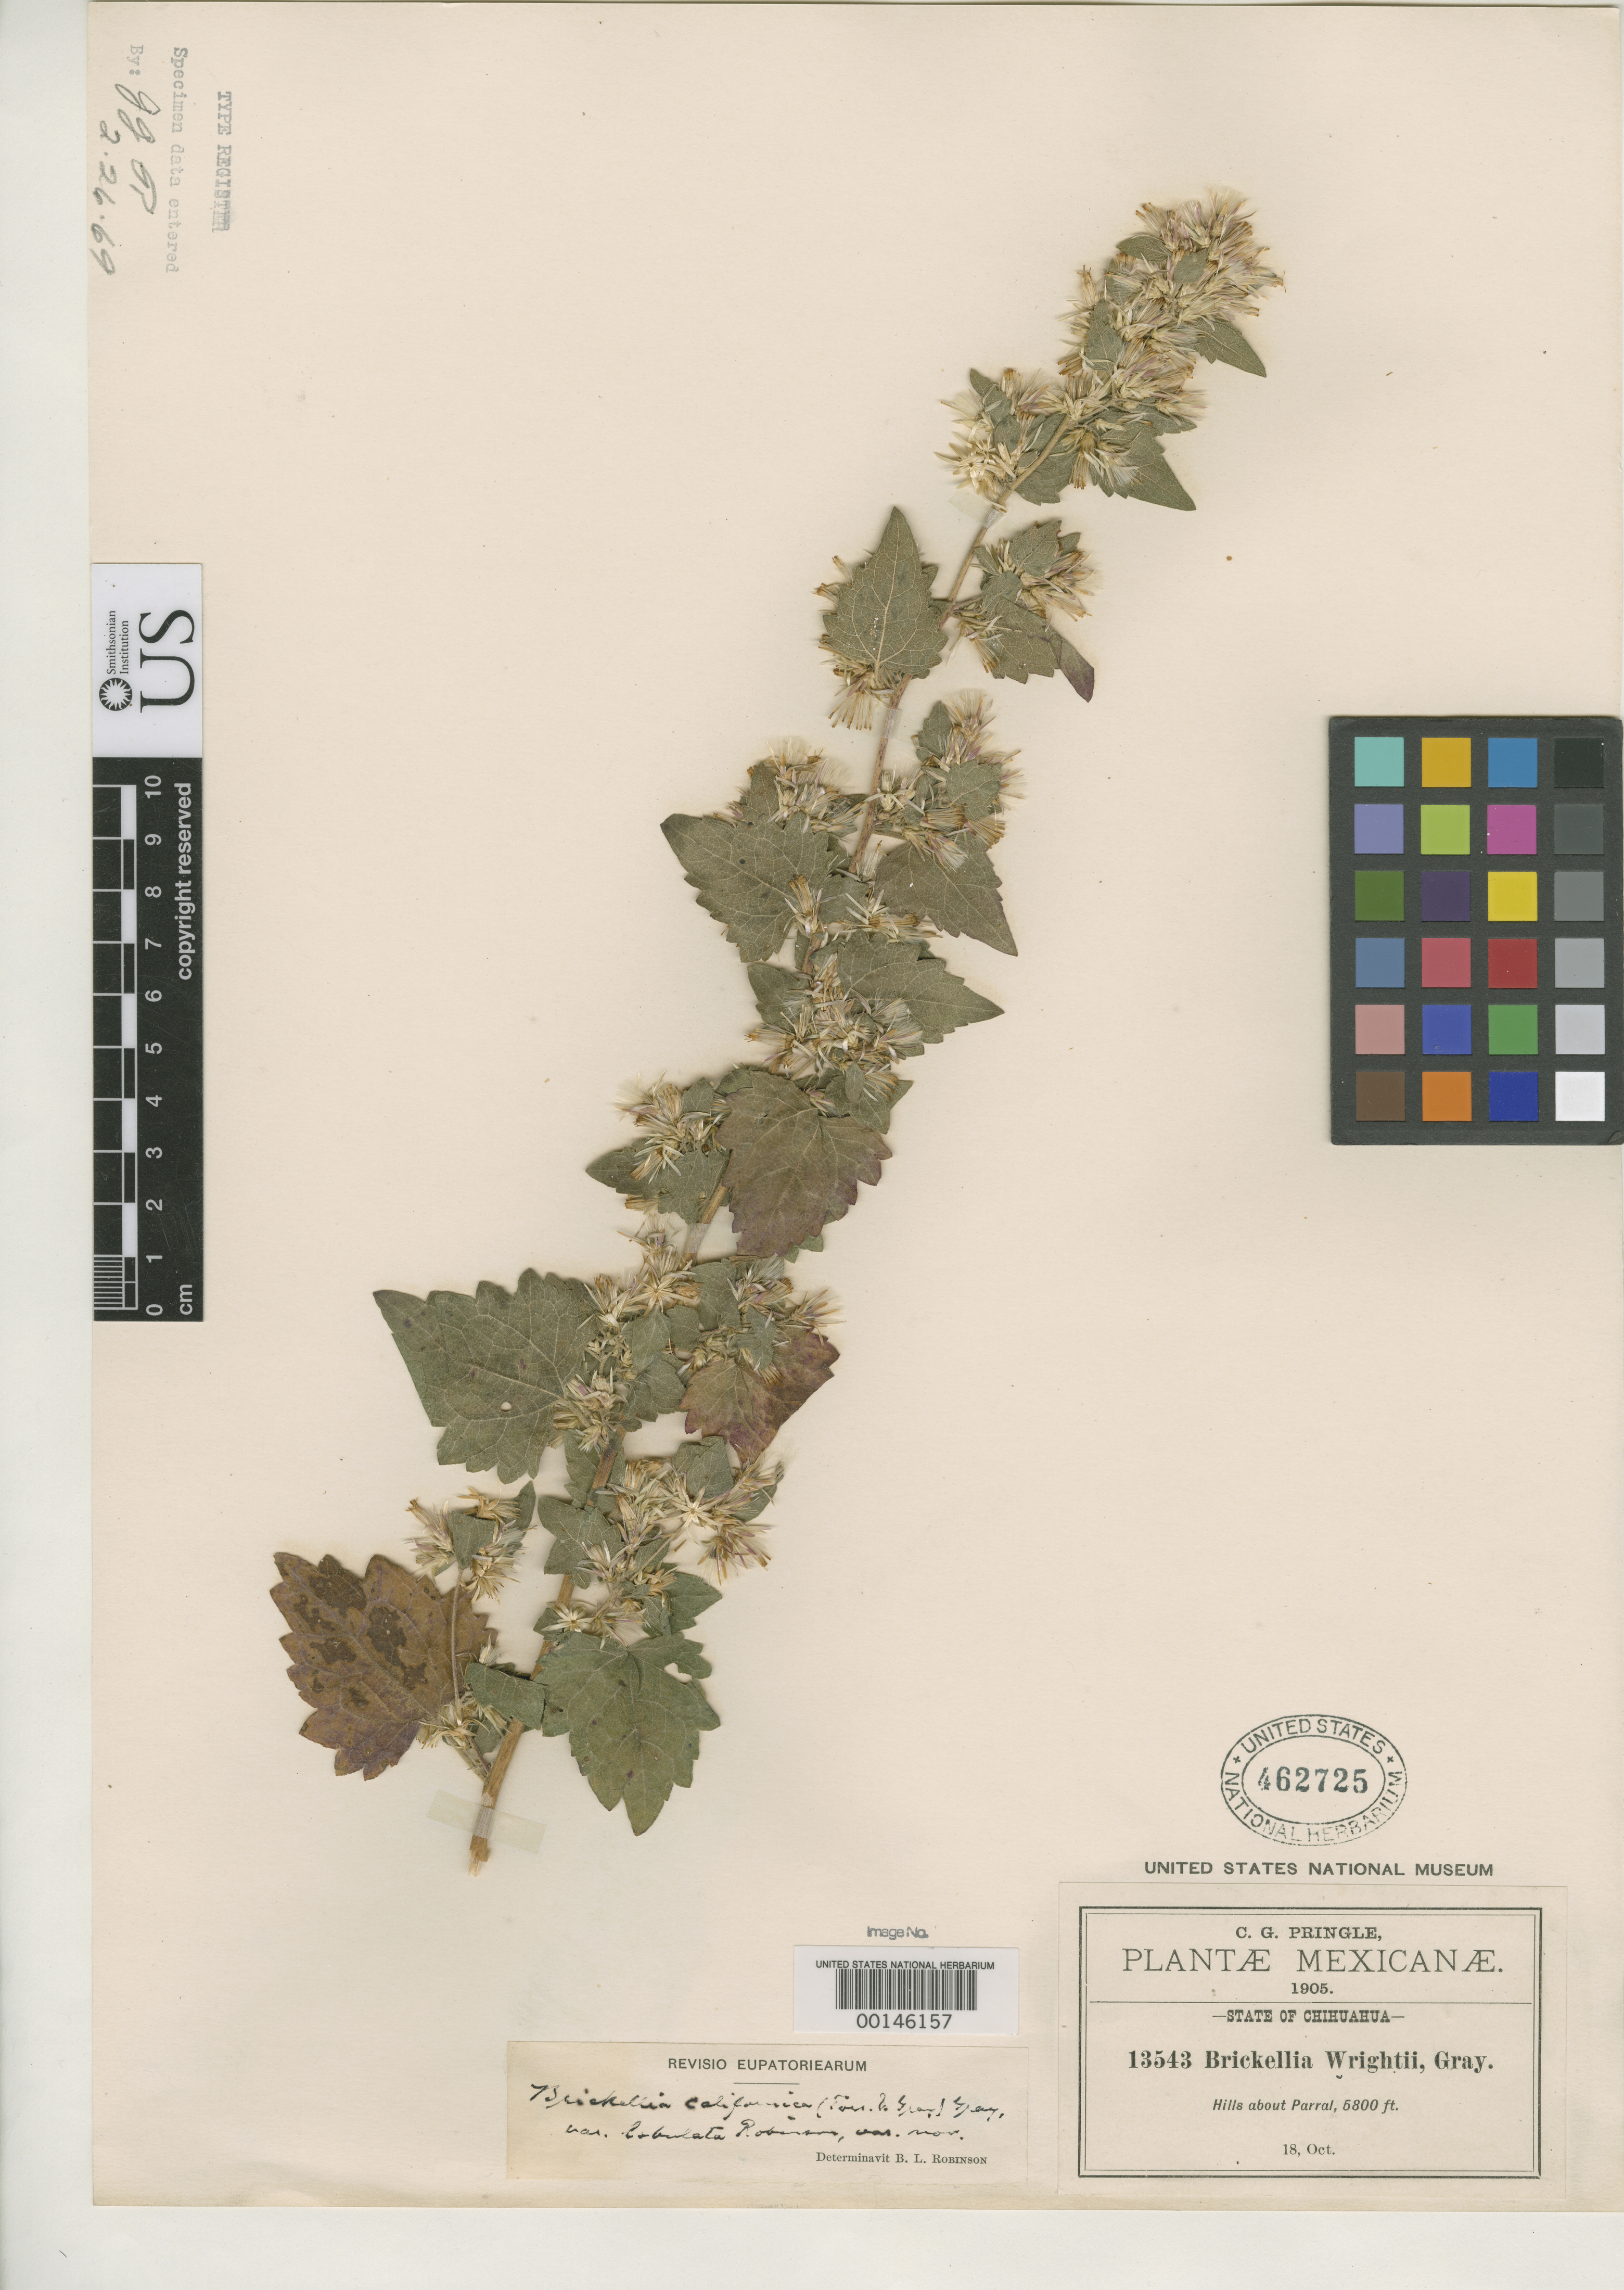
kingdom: Plantae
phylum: Tracheophyta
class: Magnoliopsida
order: Asterales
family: Asteraceae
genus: Brickellia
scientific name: Brickellia californica var. lobulata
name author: B.L. Rob.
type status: Type Collection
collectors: C. G. Pringle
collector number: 13543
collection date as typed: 18 Oct 1905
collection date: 1905-10-18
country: Mexico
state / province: Chihuahua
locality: Parral.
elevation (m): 1768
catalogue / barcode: US 462725